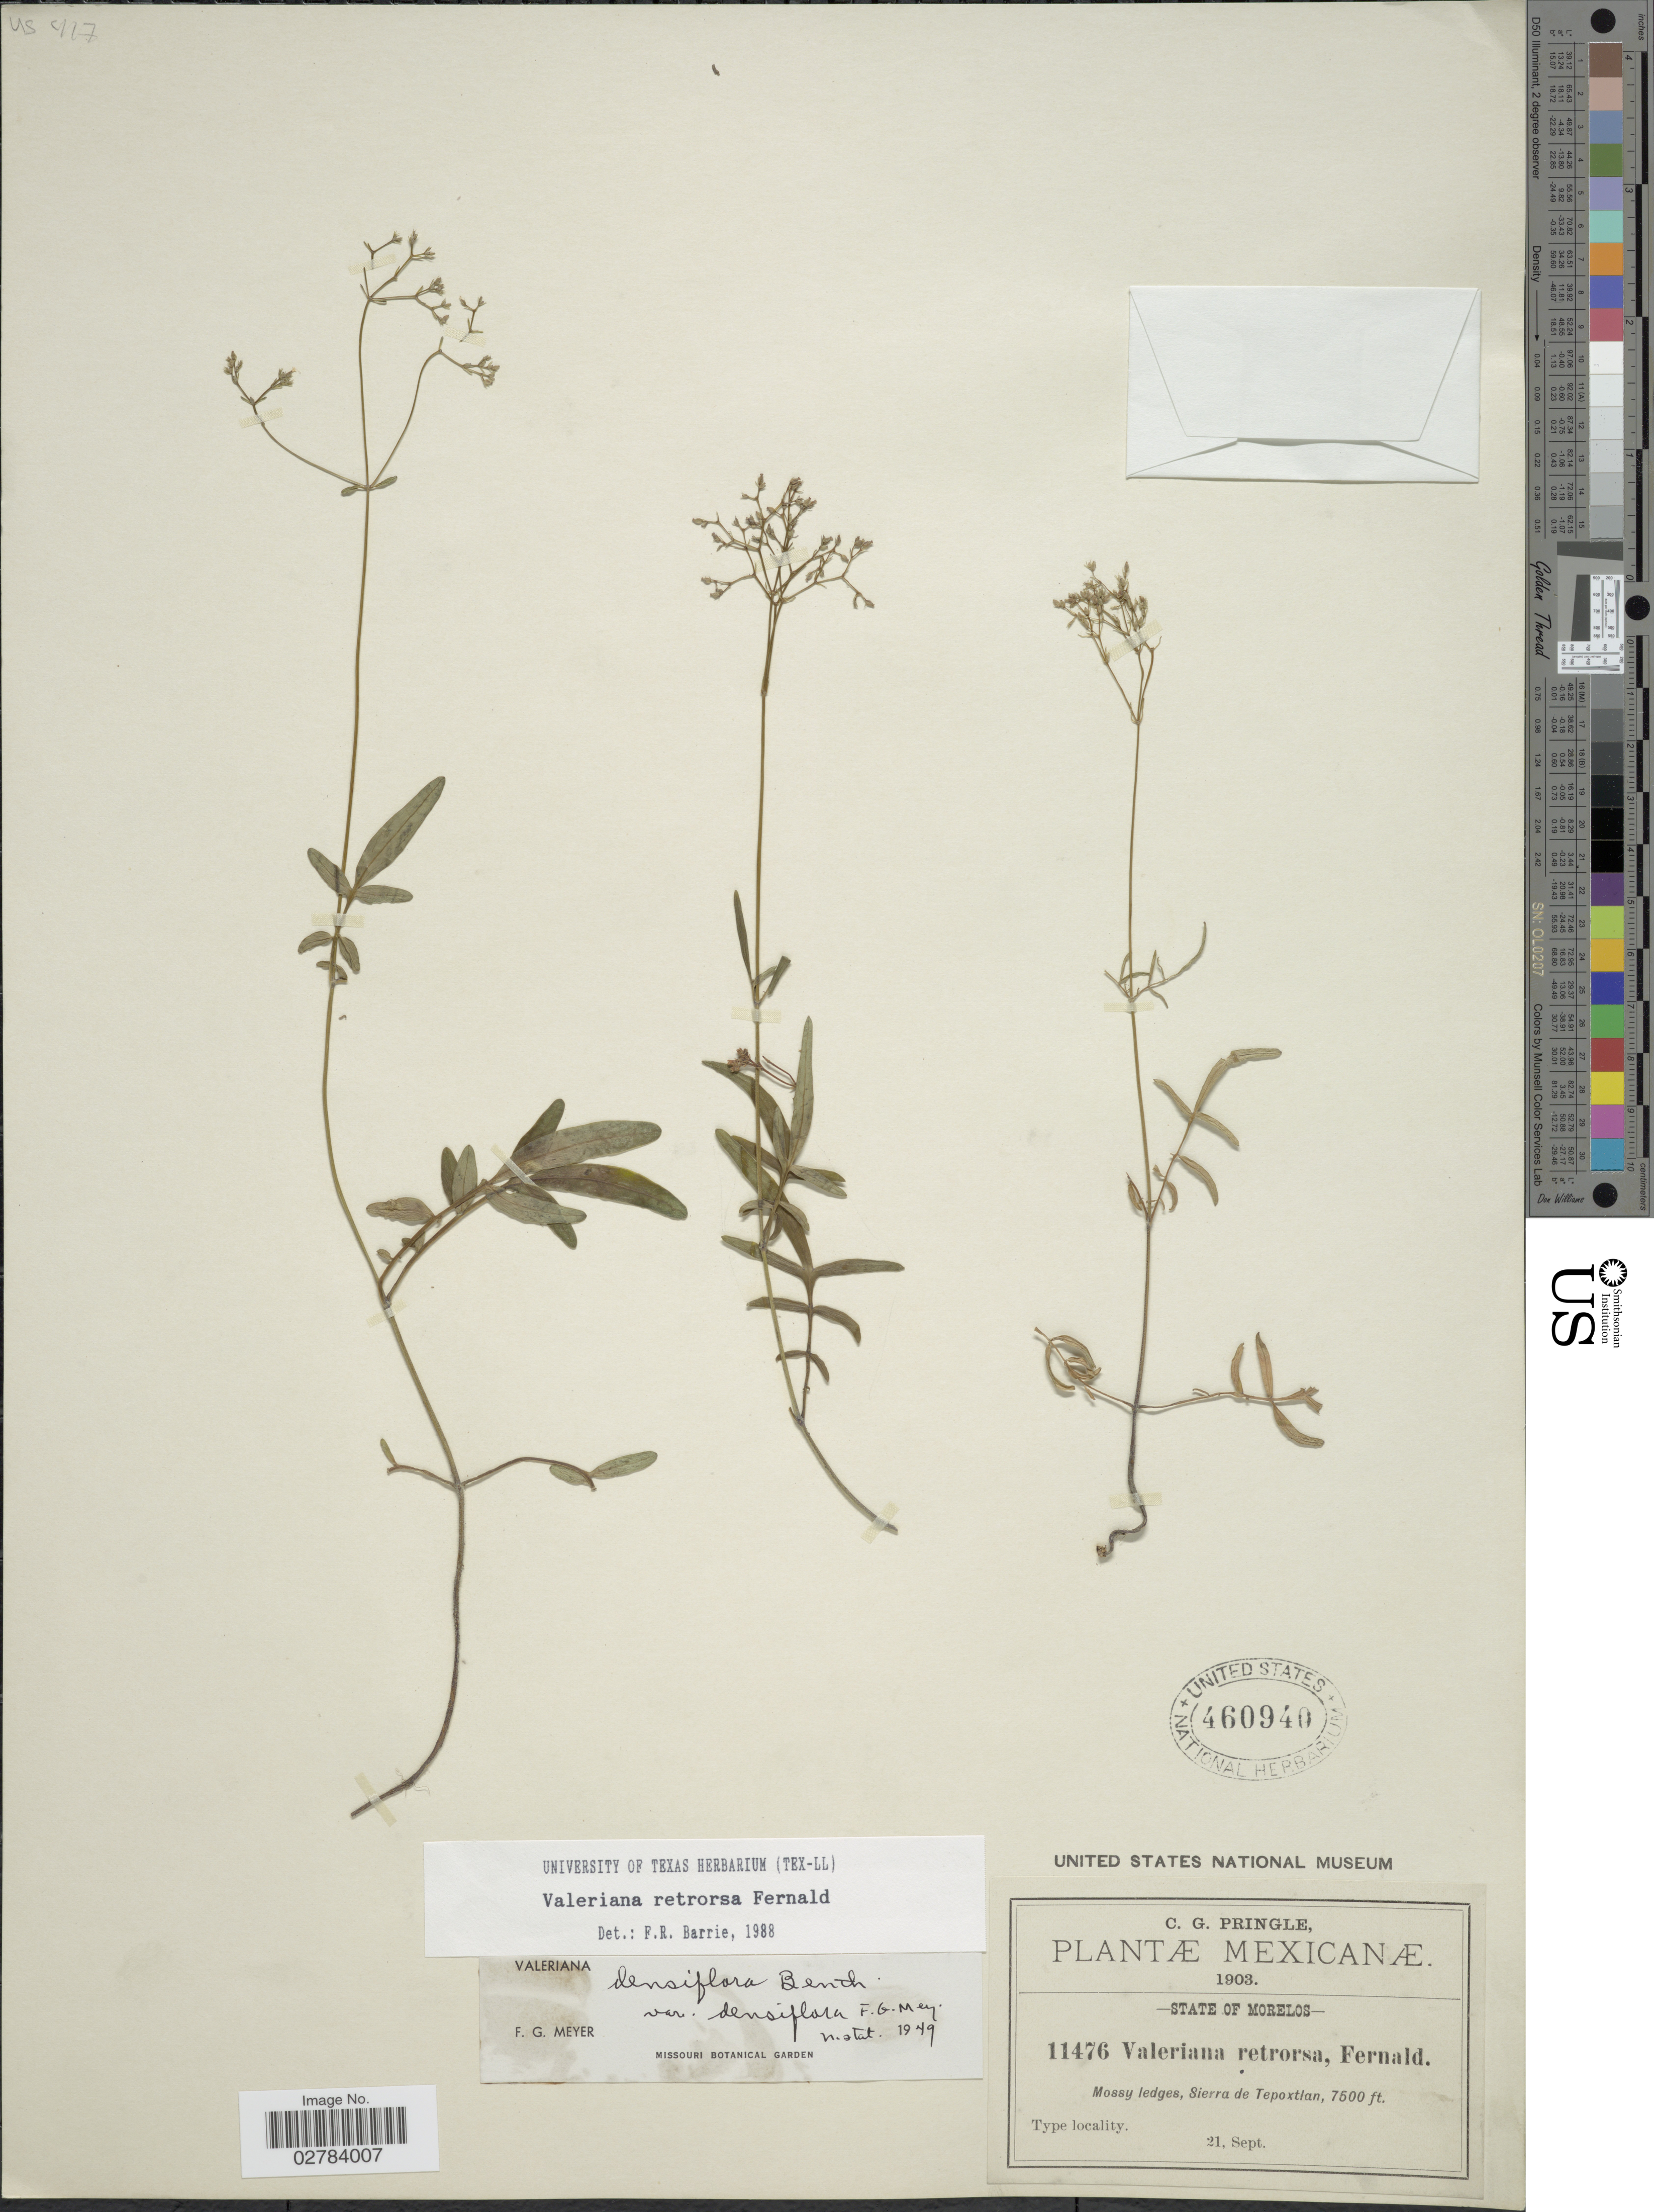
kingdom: Plantae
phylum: Tracheophyta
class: Magnoliopsida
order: Dipsacales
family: Caprifoliaceae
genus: Valeriana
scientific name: Valeriana retrorsa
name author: Fernald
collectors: C. G. Pringle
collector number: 11476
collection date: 1903-09-21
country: Mexico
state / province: Morelos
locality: Mossy ledges, Sierra de Tepoxtlan.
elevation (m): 2286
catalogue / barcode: US 460940